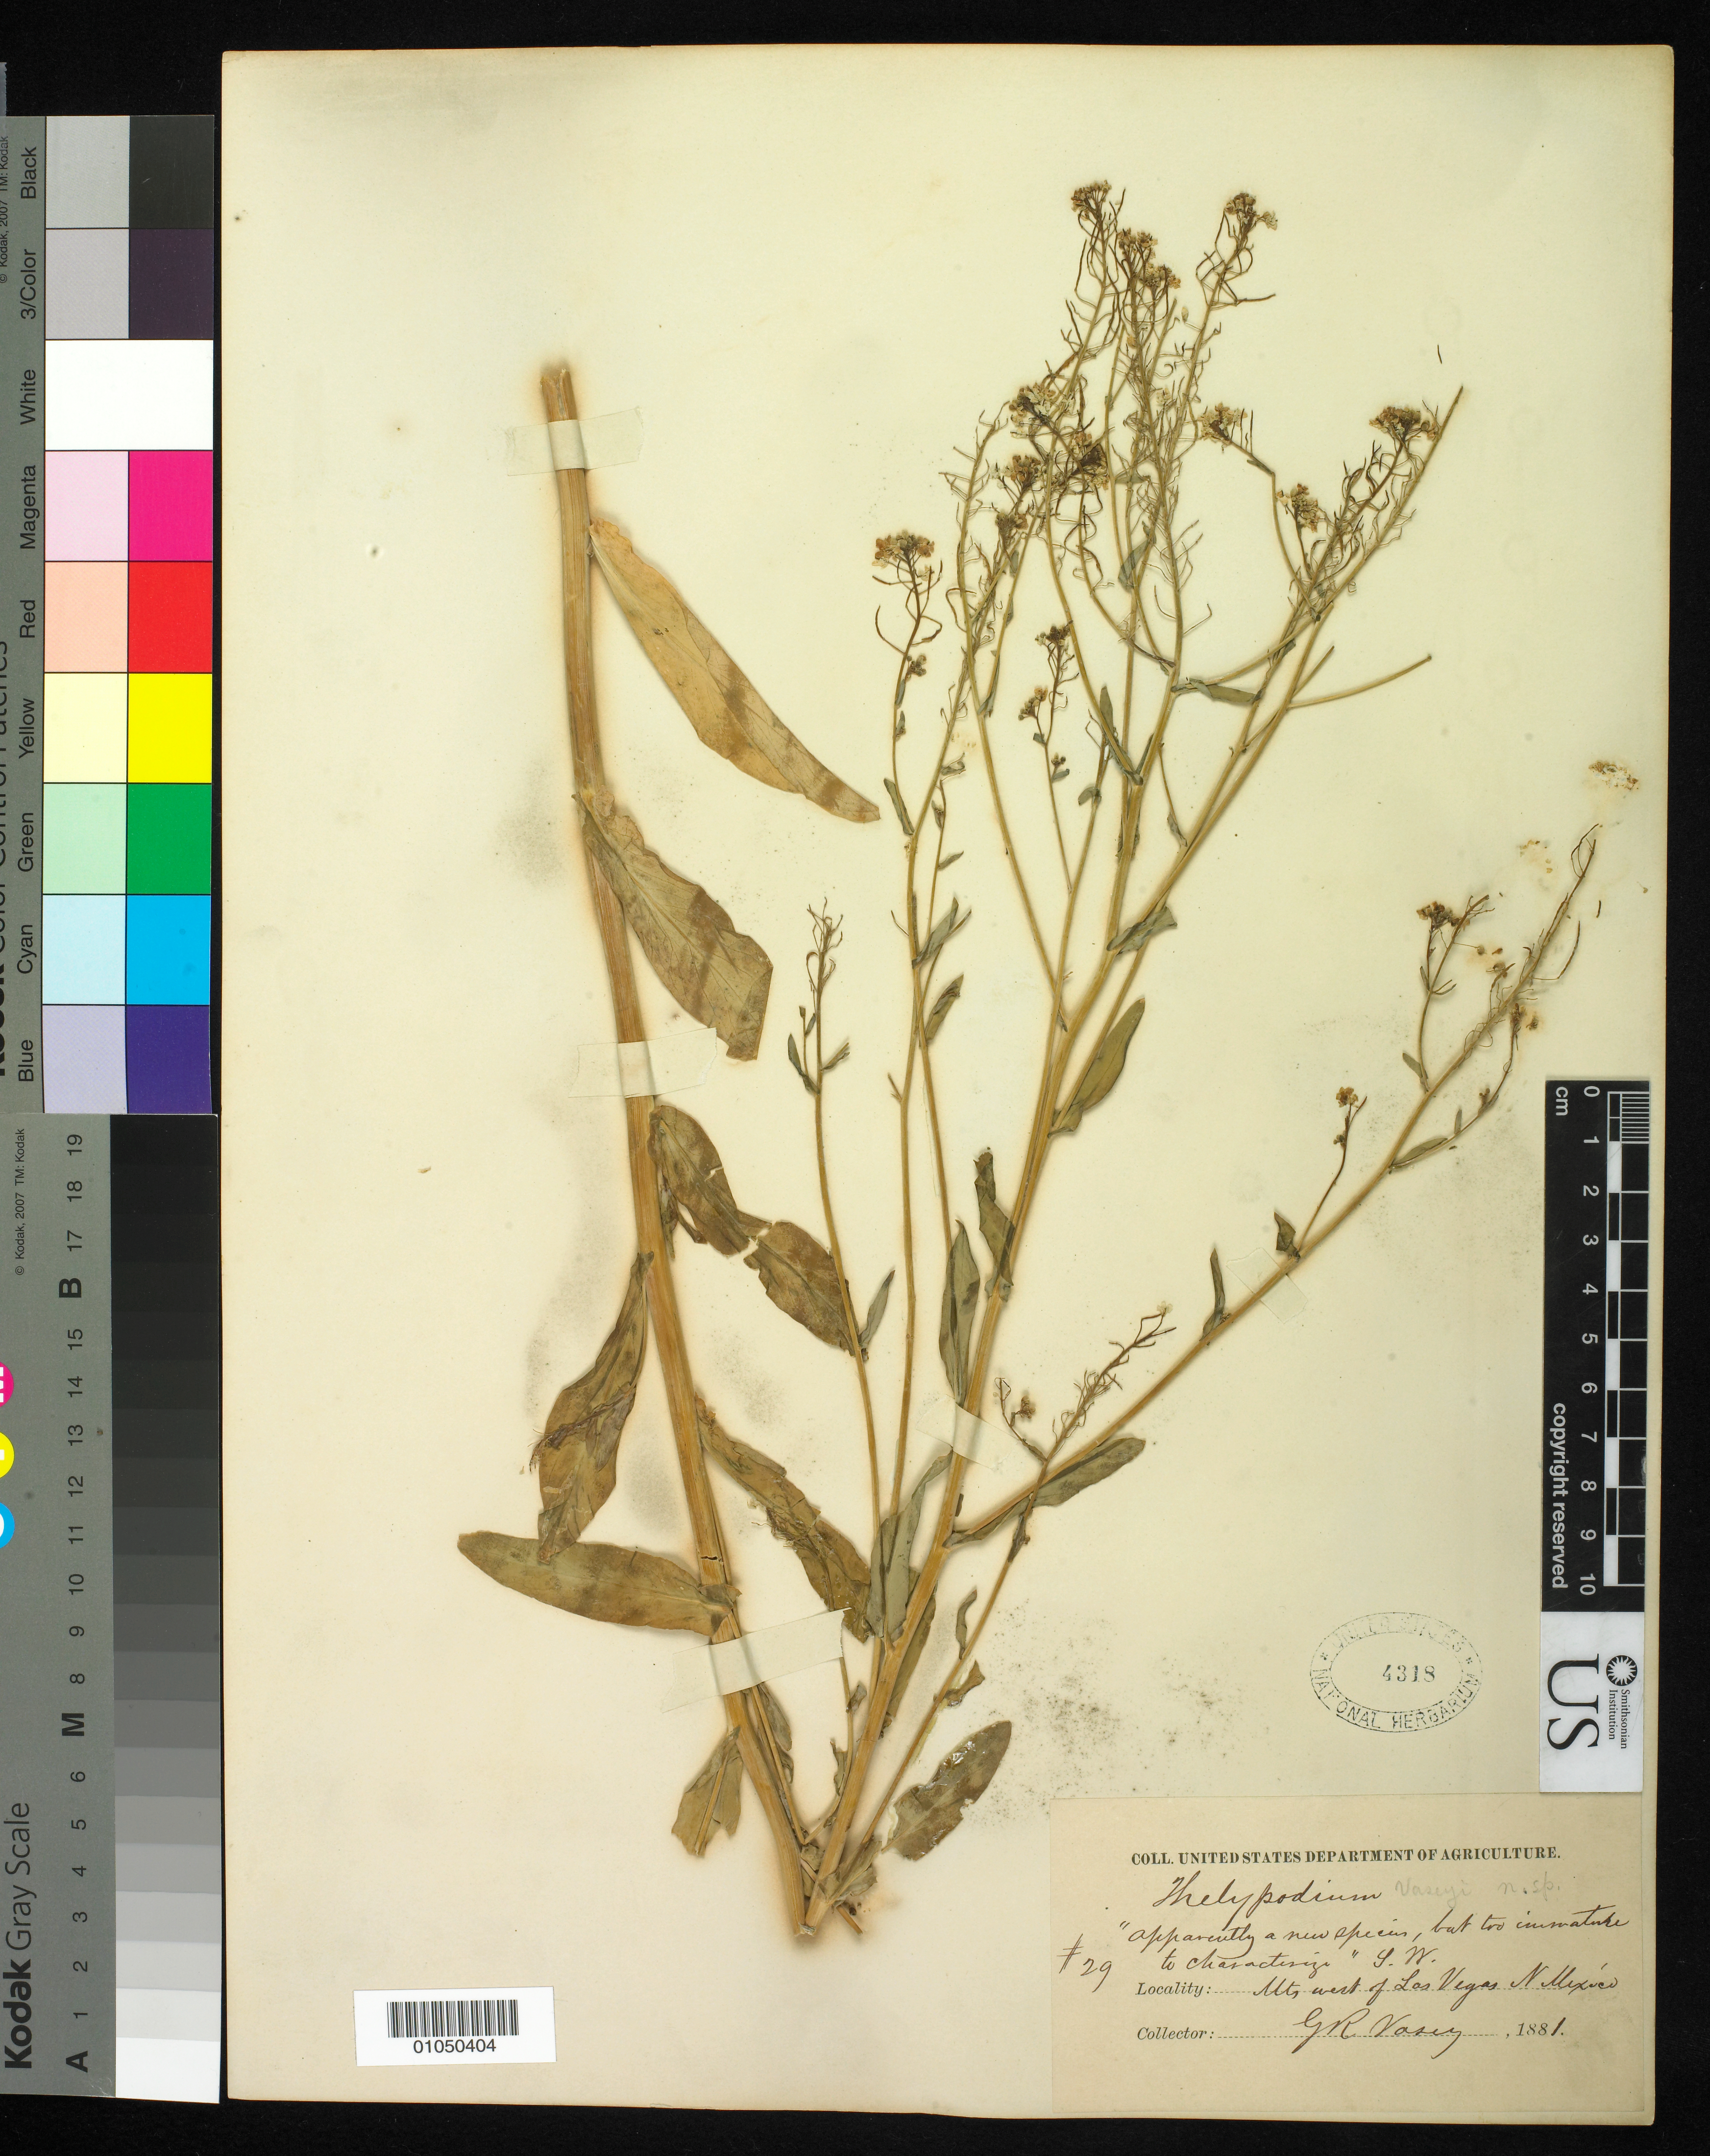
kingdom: Plantae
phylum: Tracheophyta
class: Magnoliopsida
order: Brassicales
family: Brassicaceae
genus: Sisymbrium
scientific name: Sisymbrium vaseyi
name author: S. Watson ex B.L. Rob.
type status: Isotype; Syntype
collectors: G. R. Vasey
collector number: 29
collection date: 1881-07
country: United States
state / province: New Mexico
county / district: San Miguel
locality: Mts. west of Las Vegas, N. Mexico.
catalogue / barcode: US 4318